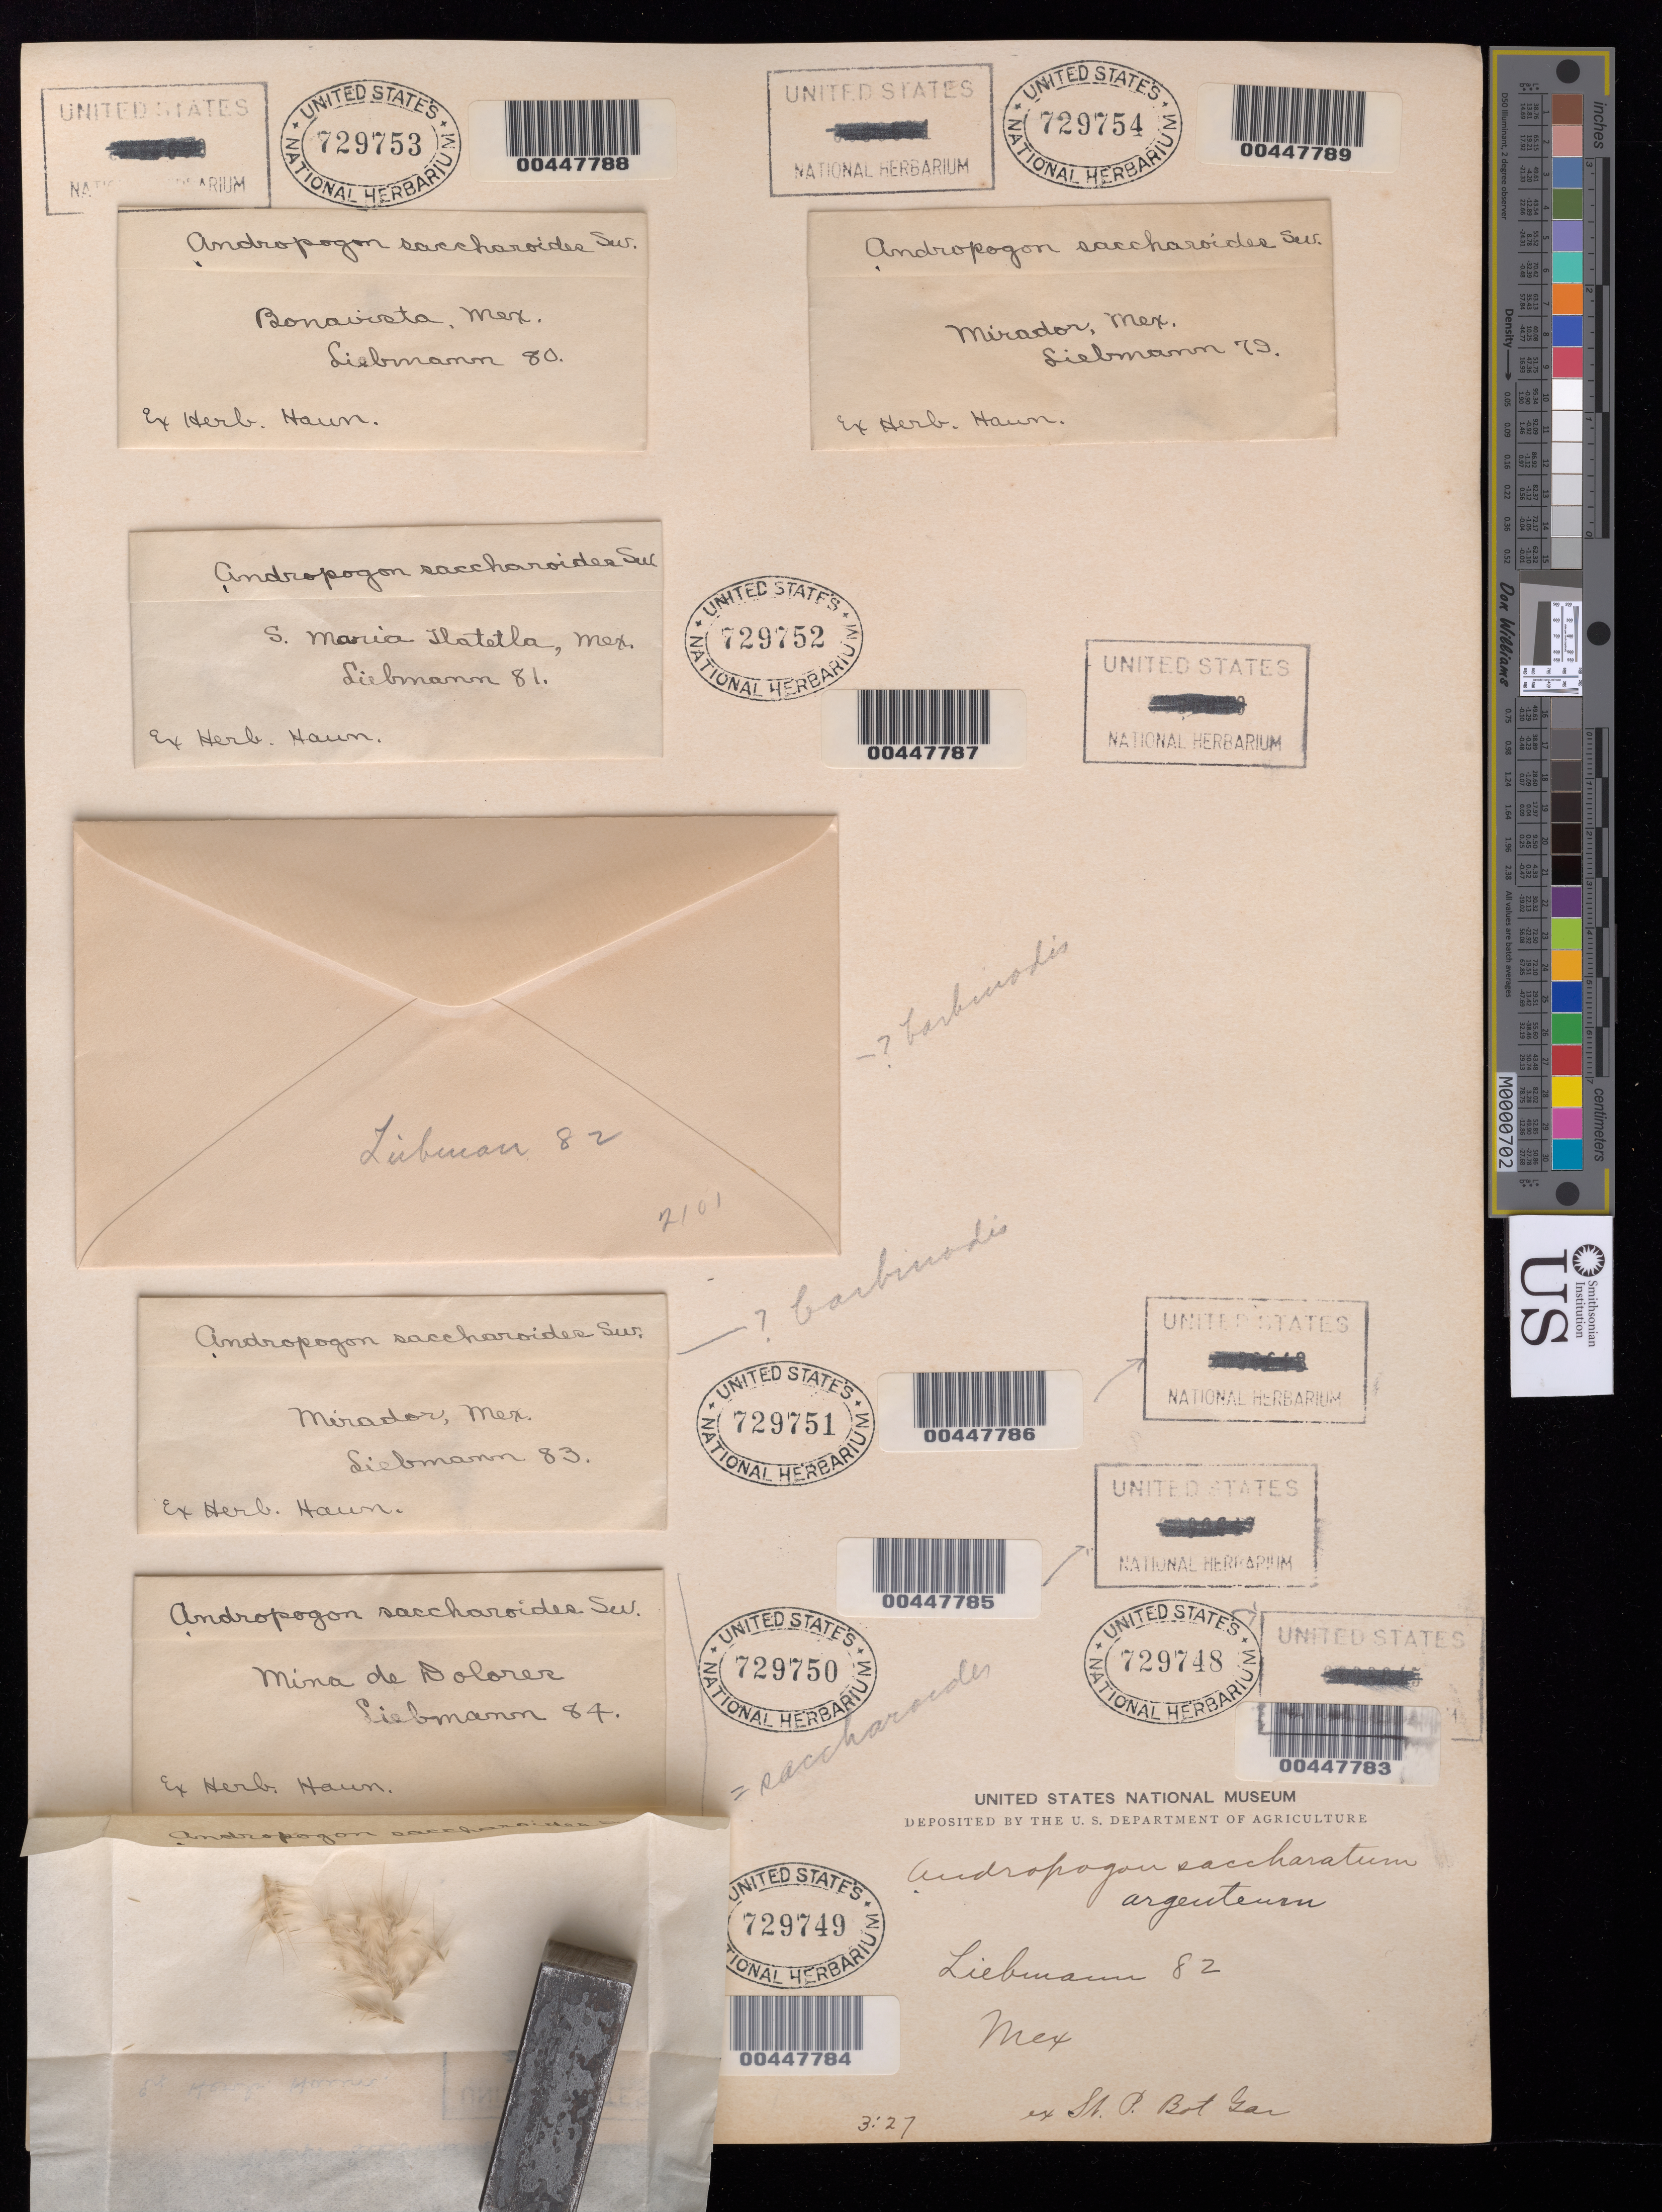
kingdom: Plantae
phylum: Tracheophyta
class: Liliopsida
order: Poales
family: Poaceae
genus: Bothriochloa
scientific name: Bothriochloa saccharoides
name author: (Sw.) Rydb.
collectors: F. M. Liebmann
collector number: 85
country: Mexico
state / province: Jalisco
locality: San Ramon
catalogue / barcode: US 729749